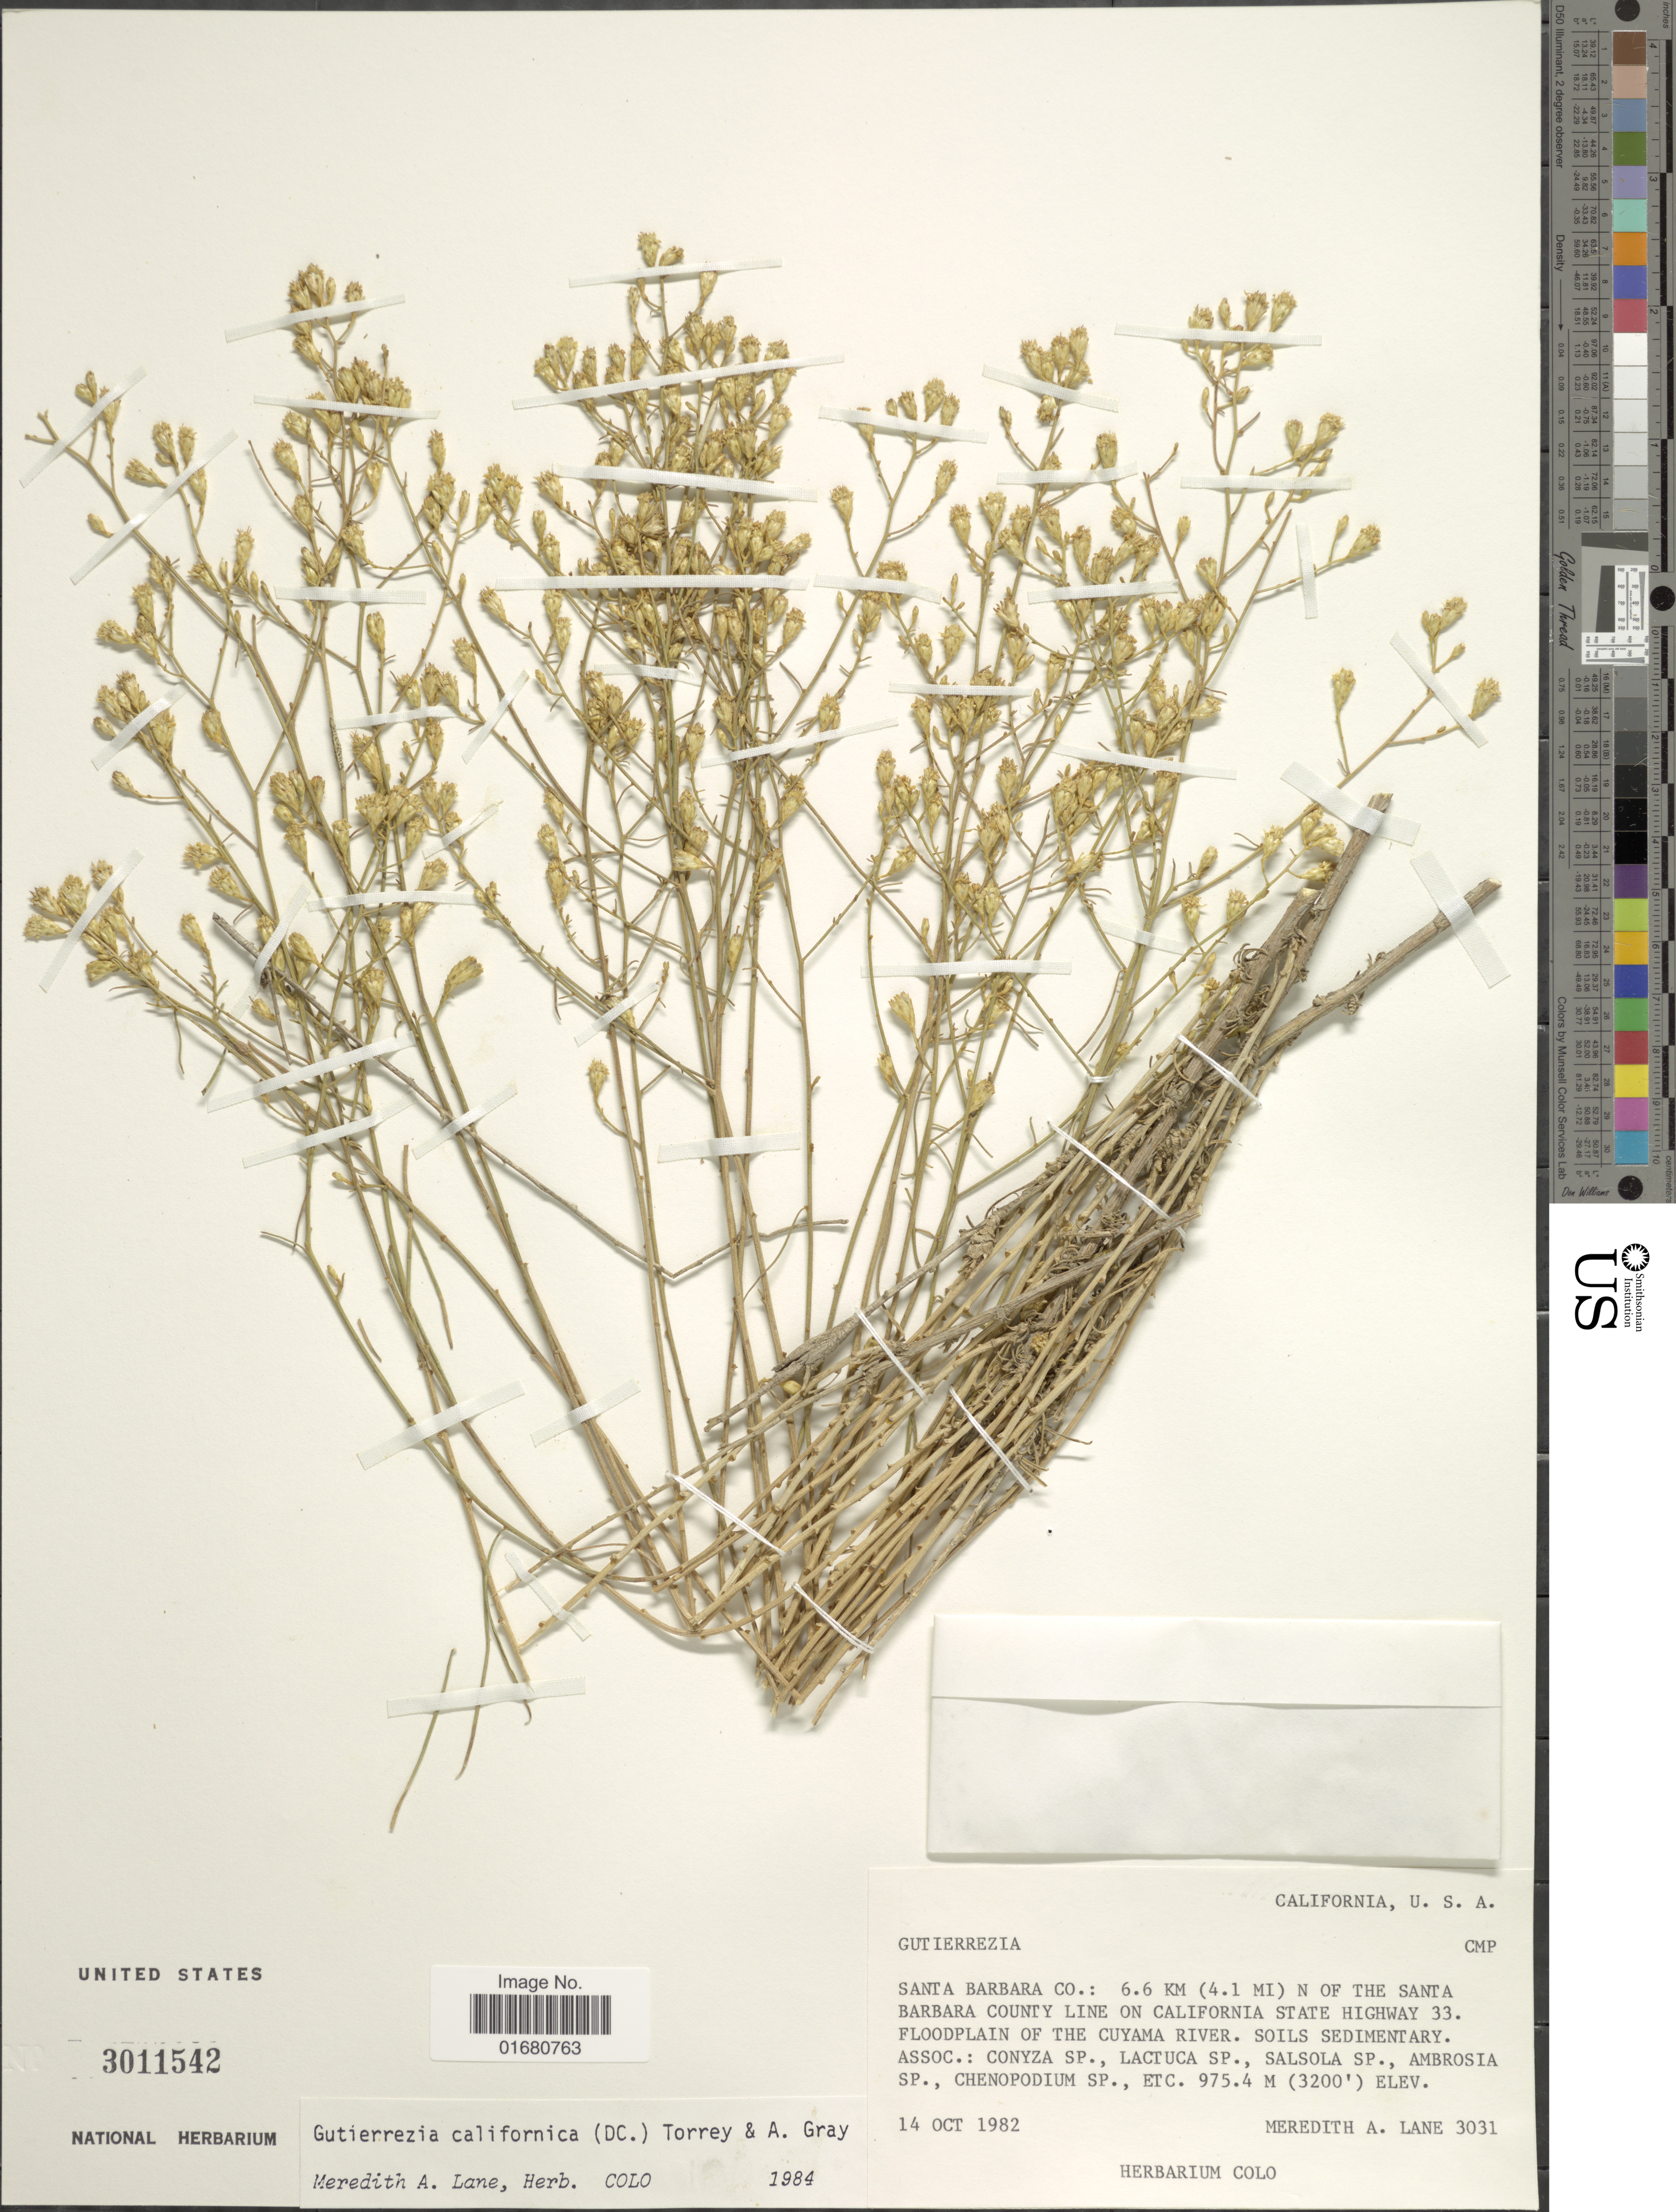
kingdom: Plantae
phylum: Tracheophyta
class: Magnoliopsida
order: Asterales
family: Asteraceae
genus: Gutierrezia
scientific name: Gutierrezia californica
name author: Torr. & A. Gray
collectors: M. A. Lane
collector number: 3031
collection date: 1982-10-14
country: United States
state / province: California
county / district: Santa Barbara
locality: Santa Barbara Co.: 6.6 km (4.1 mi) N of the Santa Barbara County Line on California State Highway 33, Floodplains on the Cuyama River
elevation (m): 975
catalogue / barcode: US 3011542